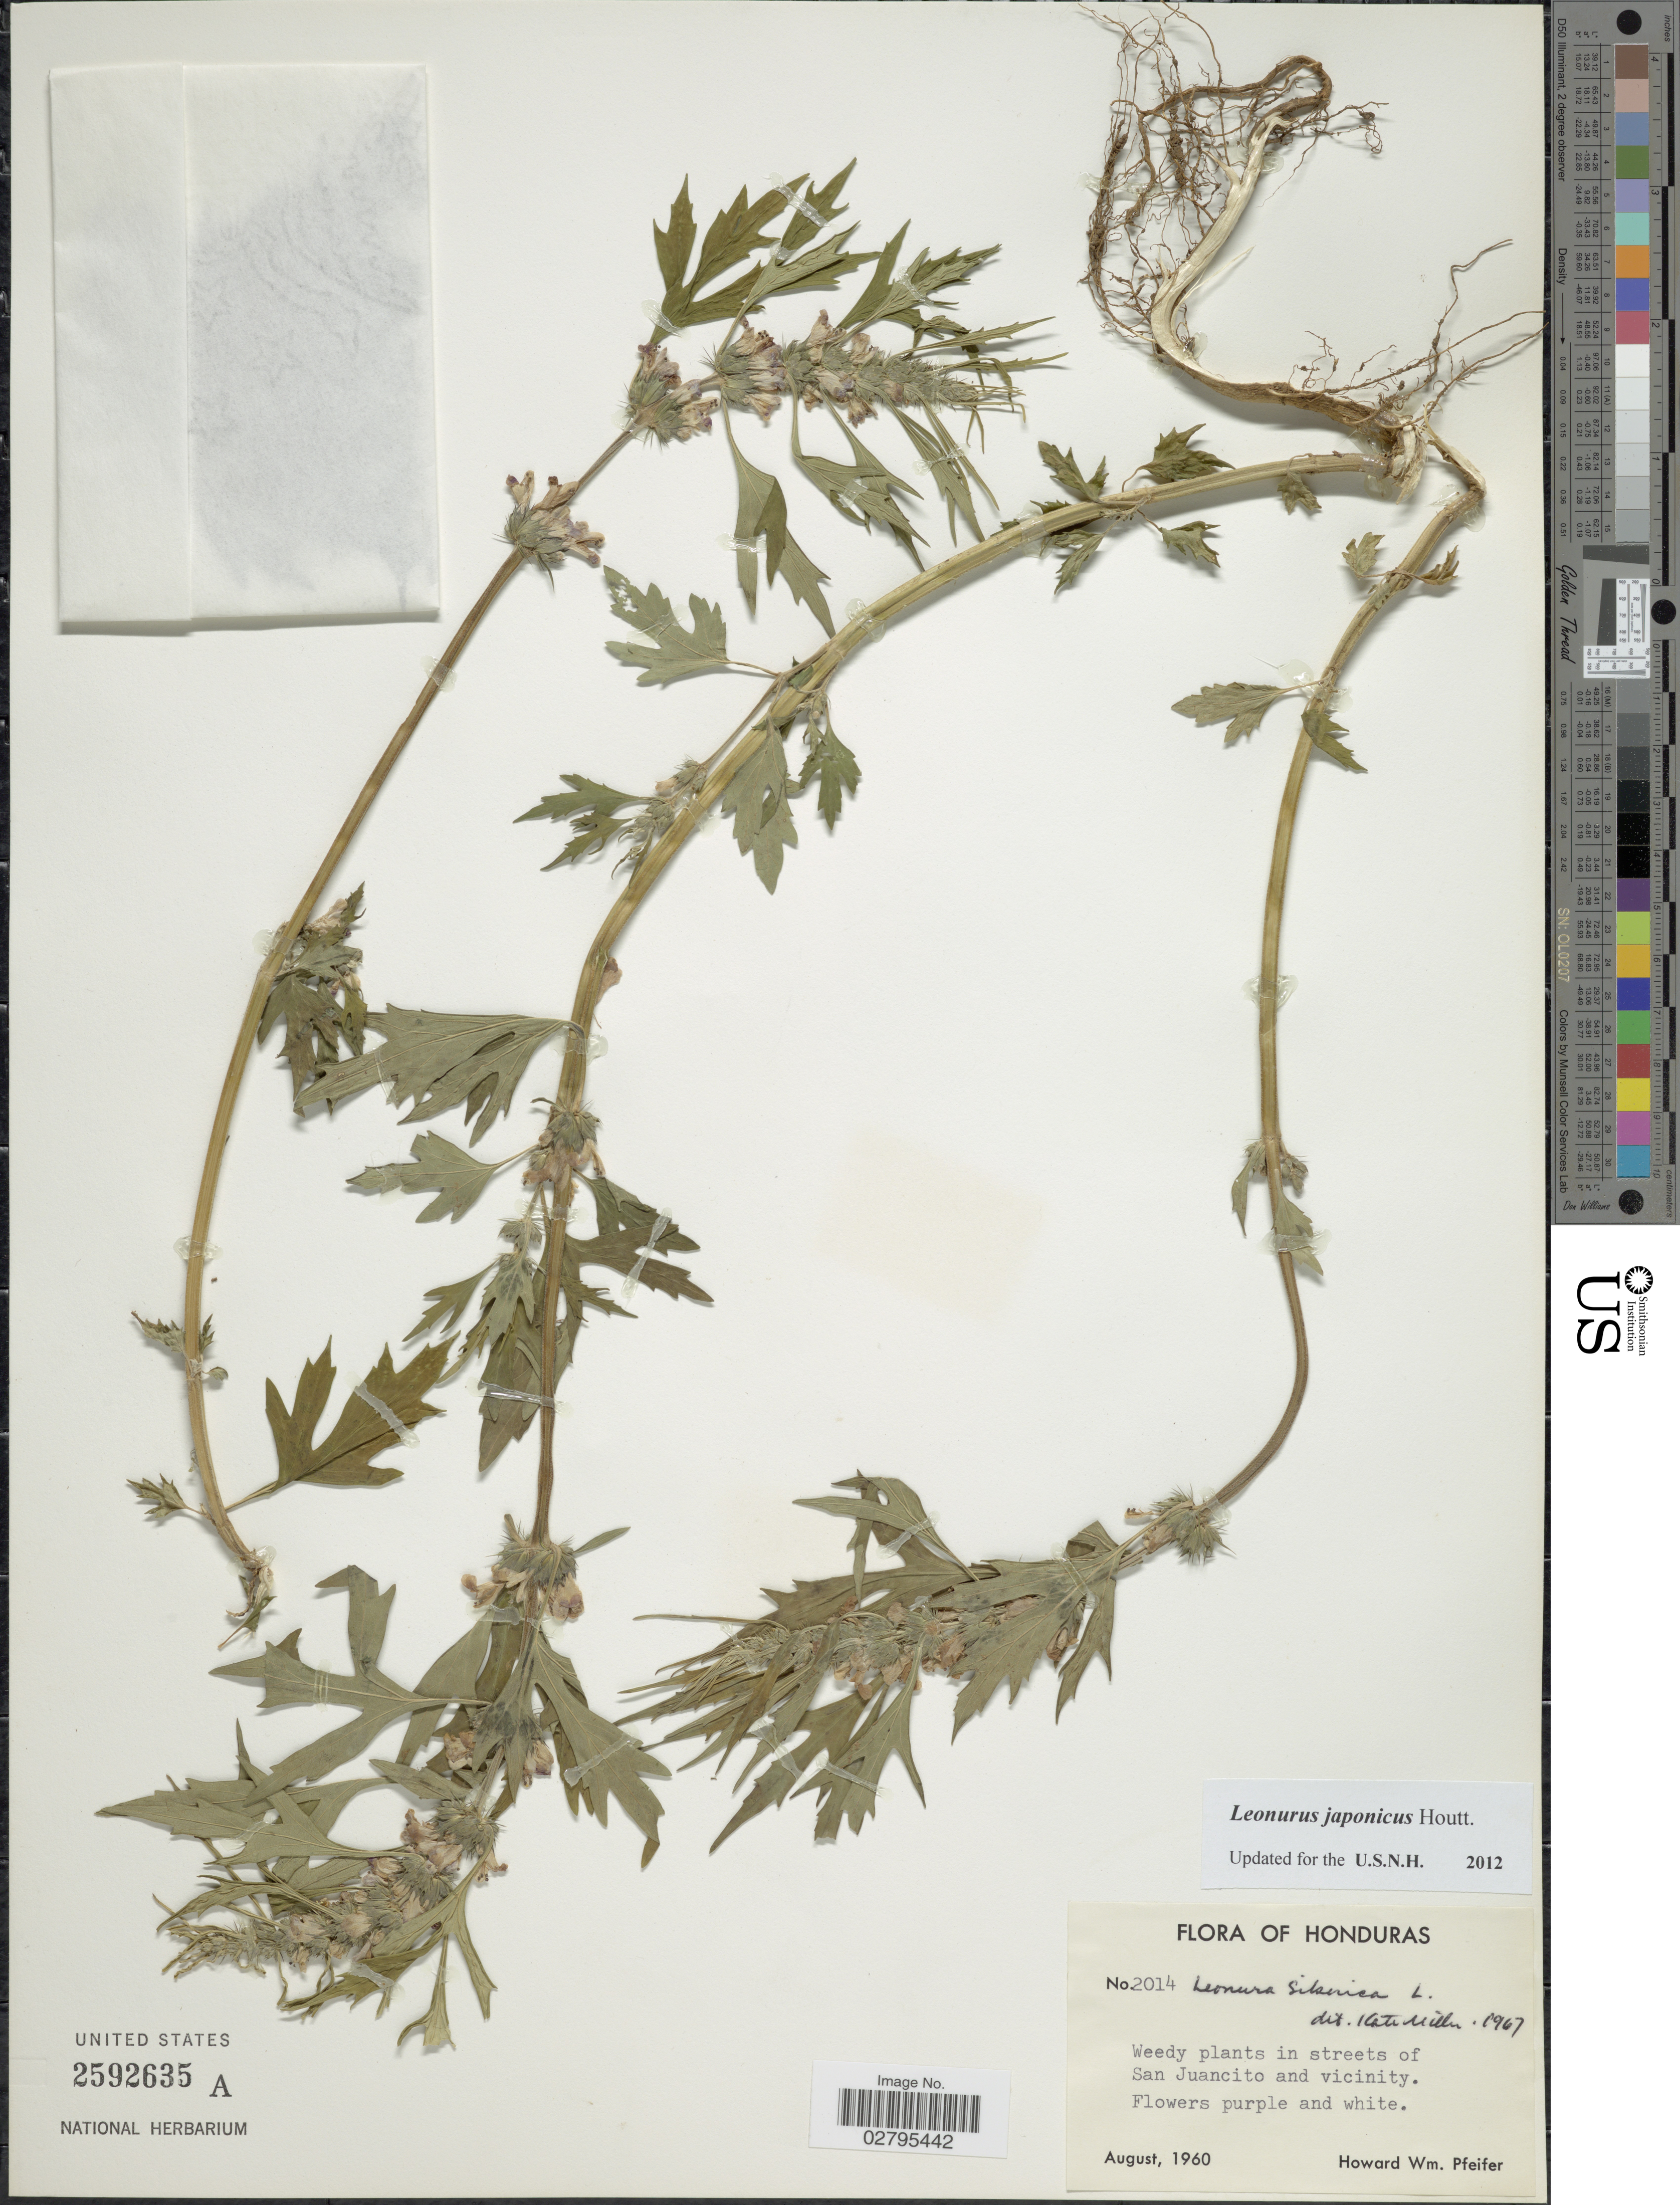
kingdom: Plantae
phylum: Tracheophyta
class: Magnoliopsida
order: Lamiales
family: Lamiaceae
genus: Leonurus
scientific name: Leonurus japonicus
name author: Houtt.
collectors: H. W. Pfeifer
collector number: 2014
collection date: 1960-08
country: Honduras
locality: In streets of San Juancito and vicinity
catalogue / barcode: US 2592635A